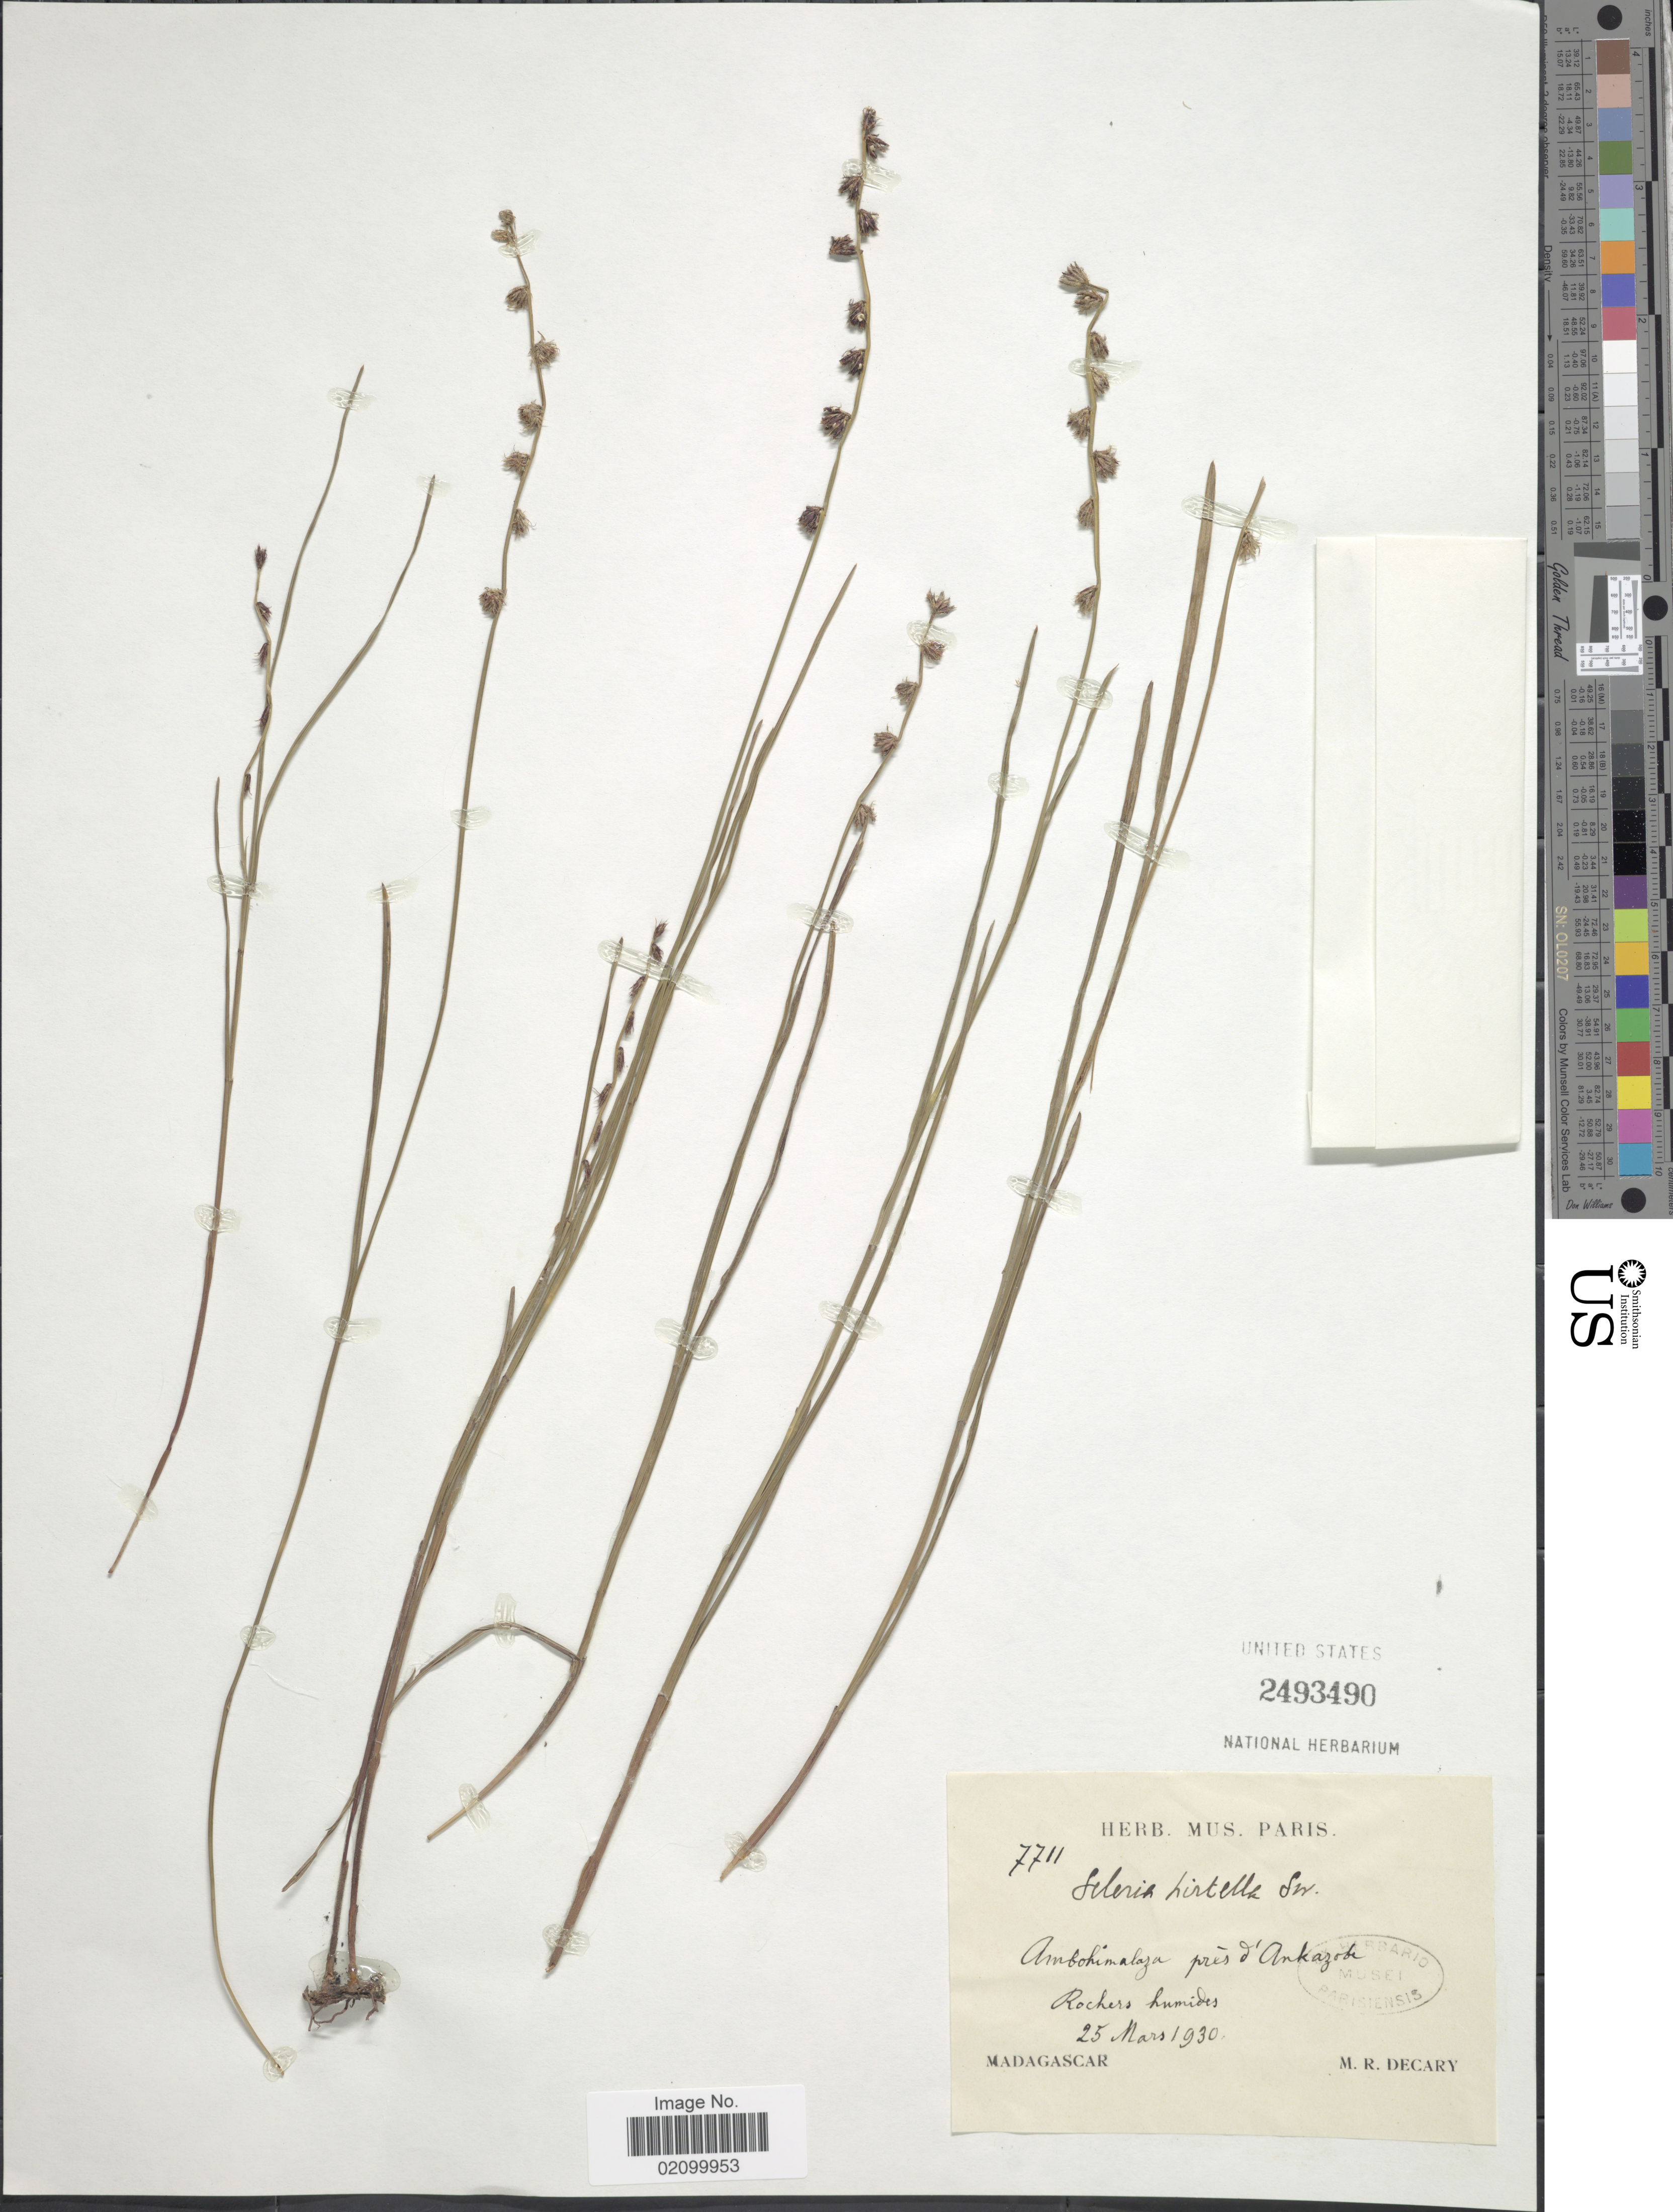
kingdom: Plantae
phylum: Tracheophyta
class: Liliopsida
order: Poales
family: Cyperaceae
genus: Scleria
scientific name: Scleria distans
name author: Poir.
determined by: Strong, Mark T., (BOT), Smithsonian Institution - National Museum of Natural History (UNITED STATES)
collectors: R. Decary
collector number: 7711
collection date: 1930-03-25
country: Madagascar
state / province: Analamanga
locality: Ambohimalaza pres d'Ankazobe [near Ankazobe]. Rochers humides [wet rocks].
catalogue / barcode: US 2493490